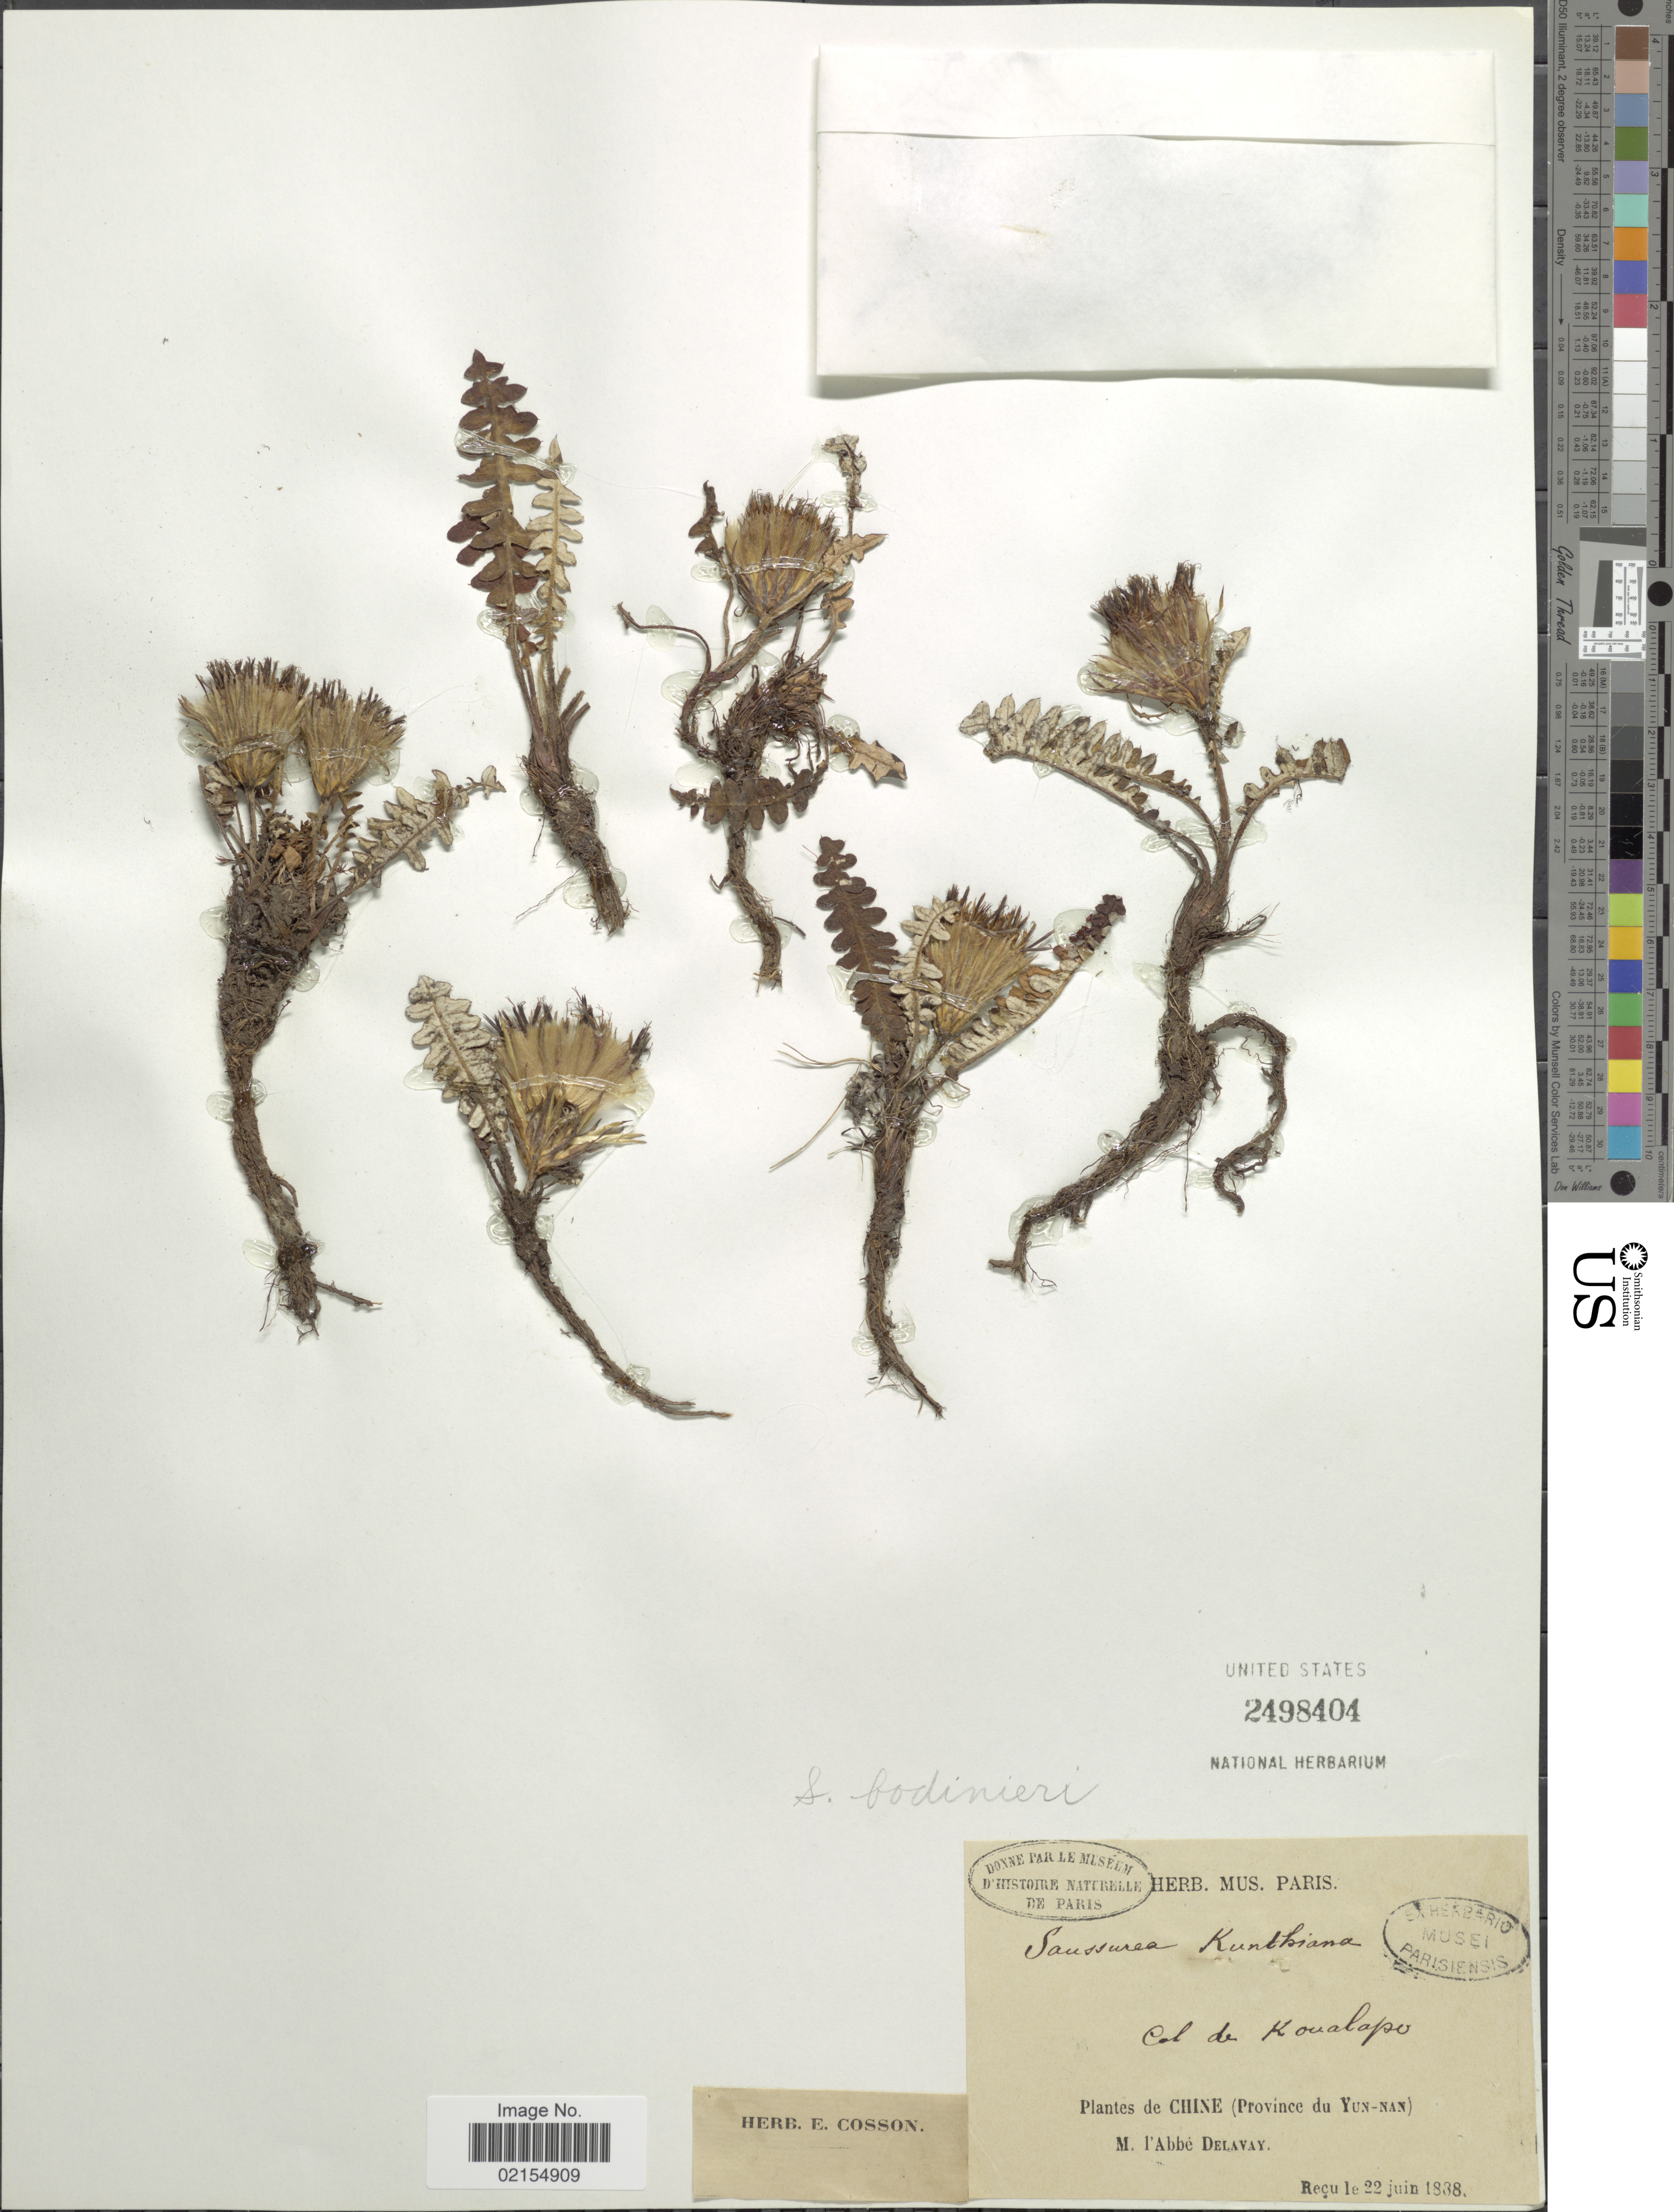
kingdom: Plantae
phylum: Tracheophyta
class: Magnoliopsida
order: Asterales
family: Asteraceae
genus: Saussurea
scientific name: Saussurea leontodontoides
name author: (DC.) Sch. Bip.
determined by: Chen, Yousheng S.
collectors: P. Delavay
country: China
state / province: Yunnan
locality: De China (Province du Yun-nan), co;l de Koualapu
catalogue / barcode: US 2498404